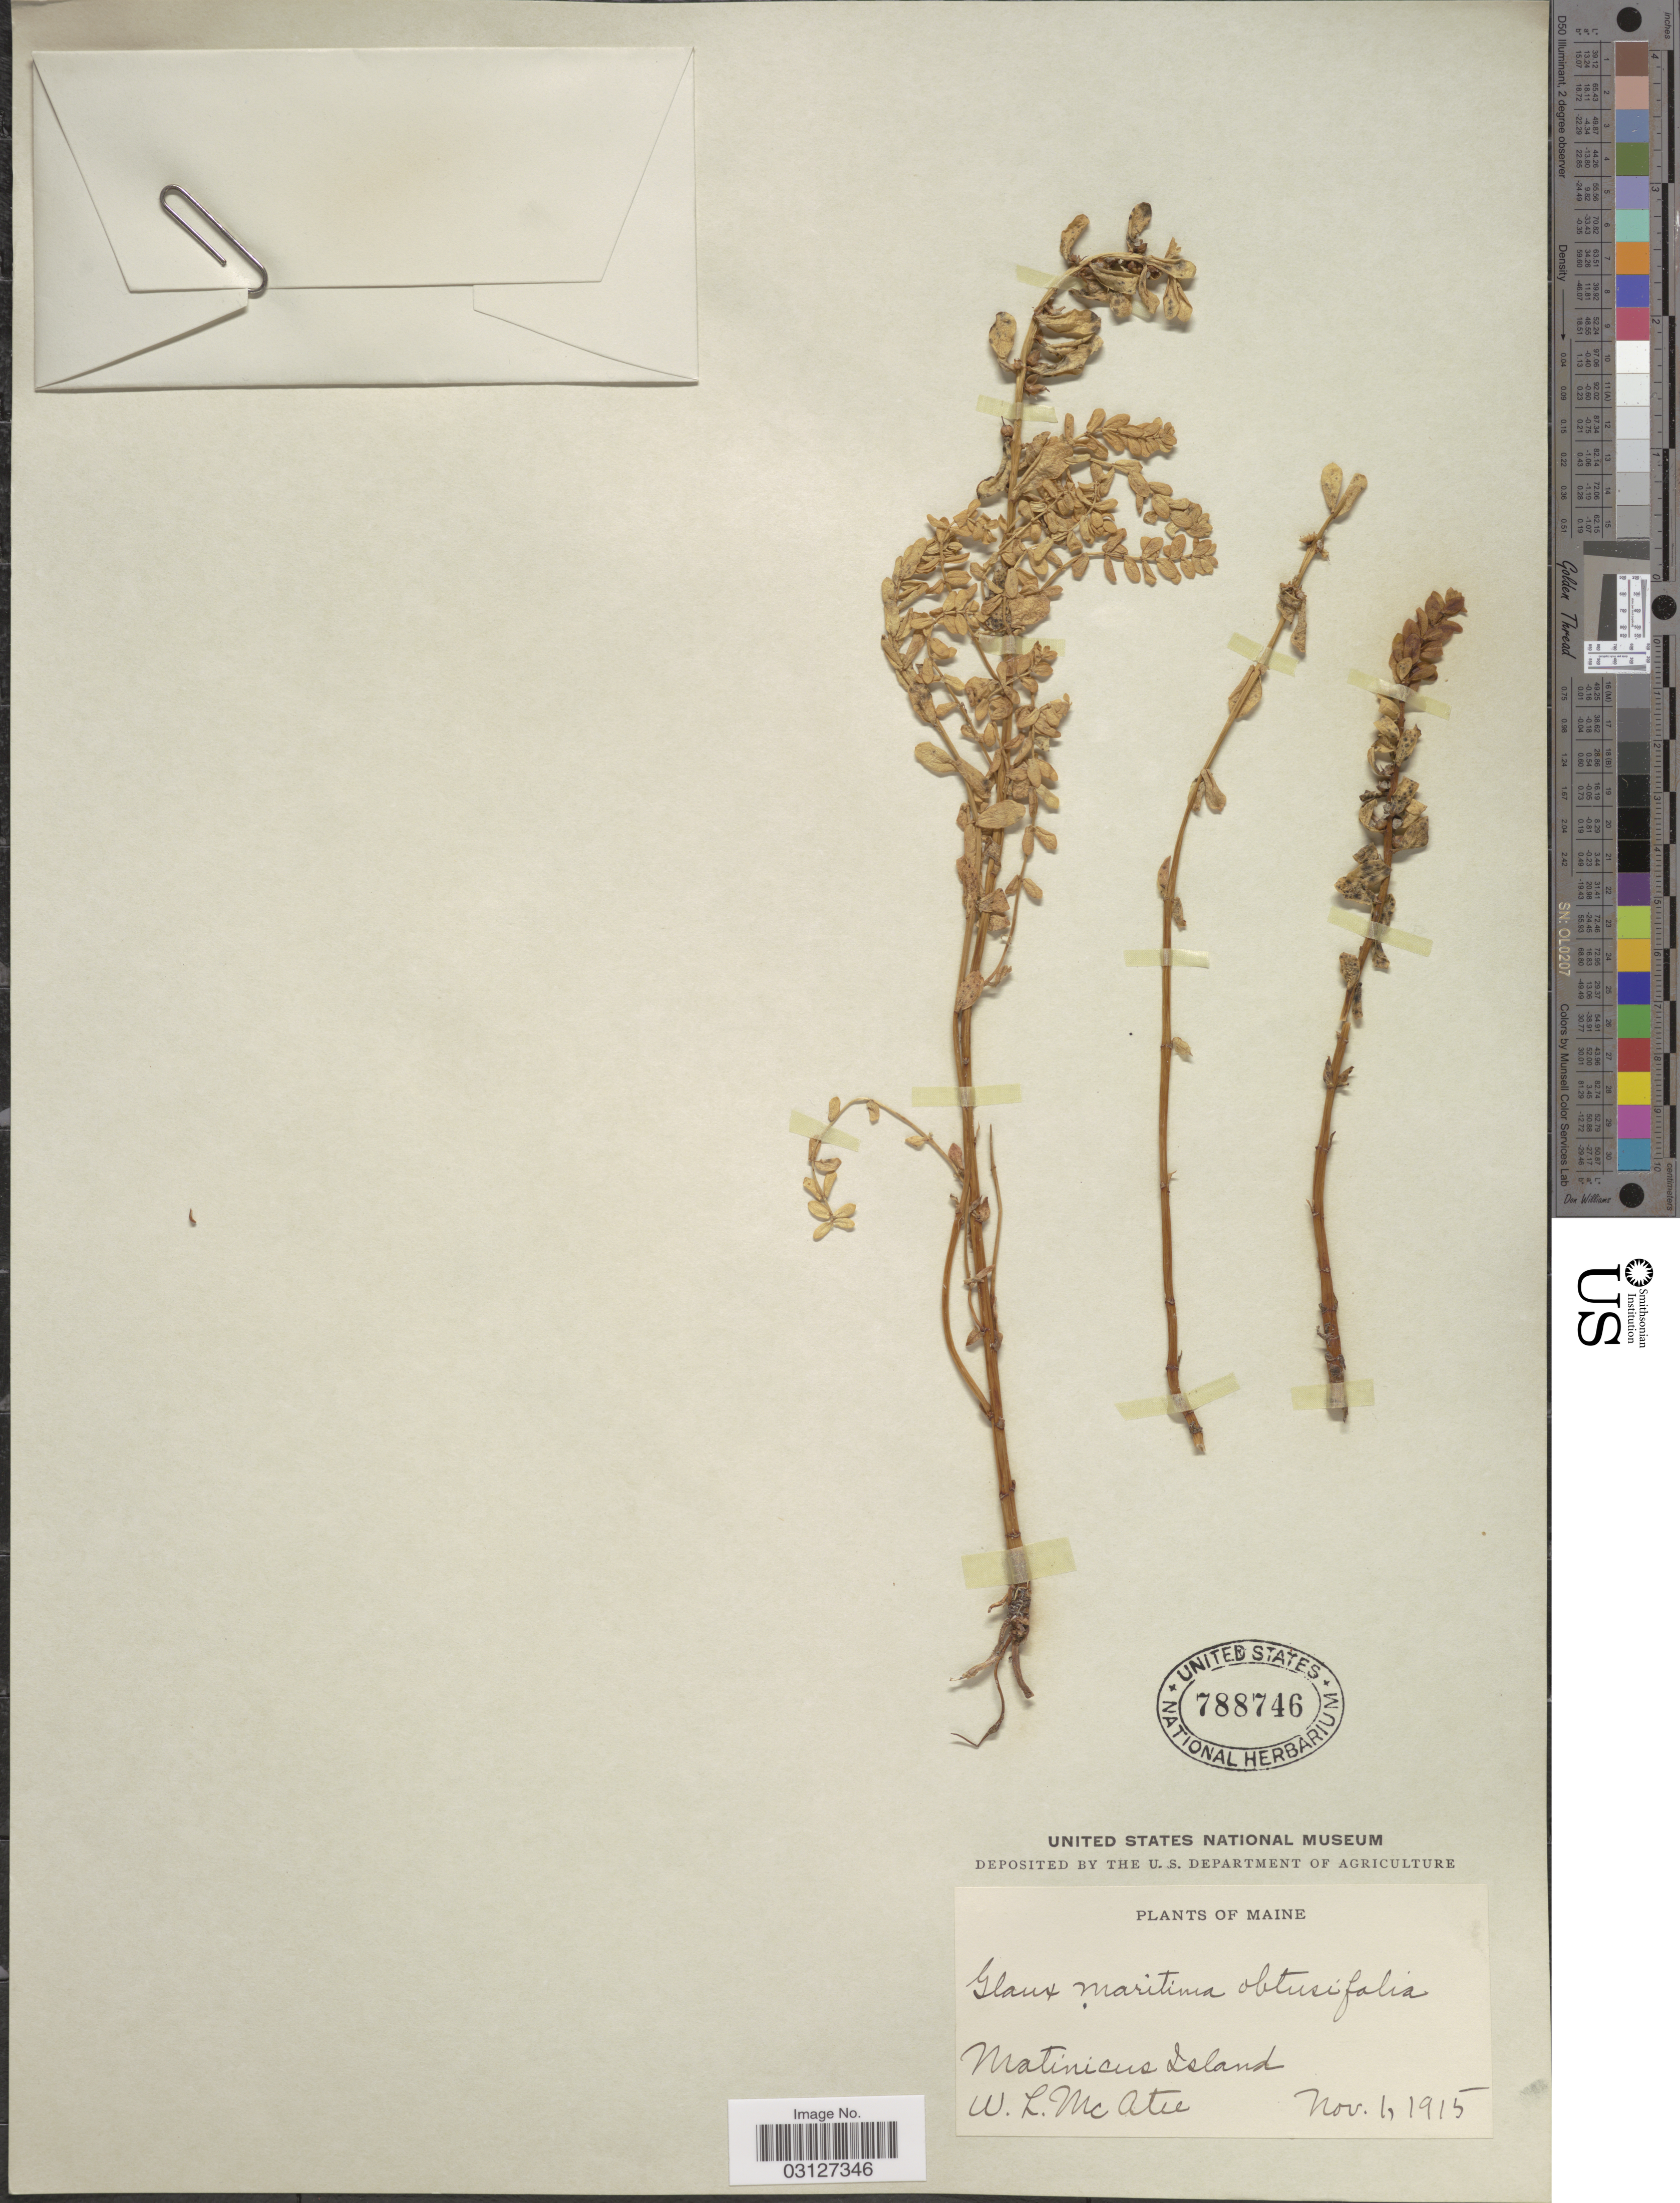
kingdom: Plantae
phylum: Tracheophyta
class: Magnoliopsida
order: Ericales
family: Primulaceae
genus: Glaux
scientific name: Glaux maritima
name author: L.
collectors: W. McAtee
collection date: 1915-11-01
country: United States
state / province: Maine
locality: Matinicus Island.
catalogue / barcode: US 788746